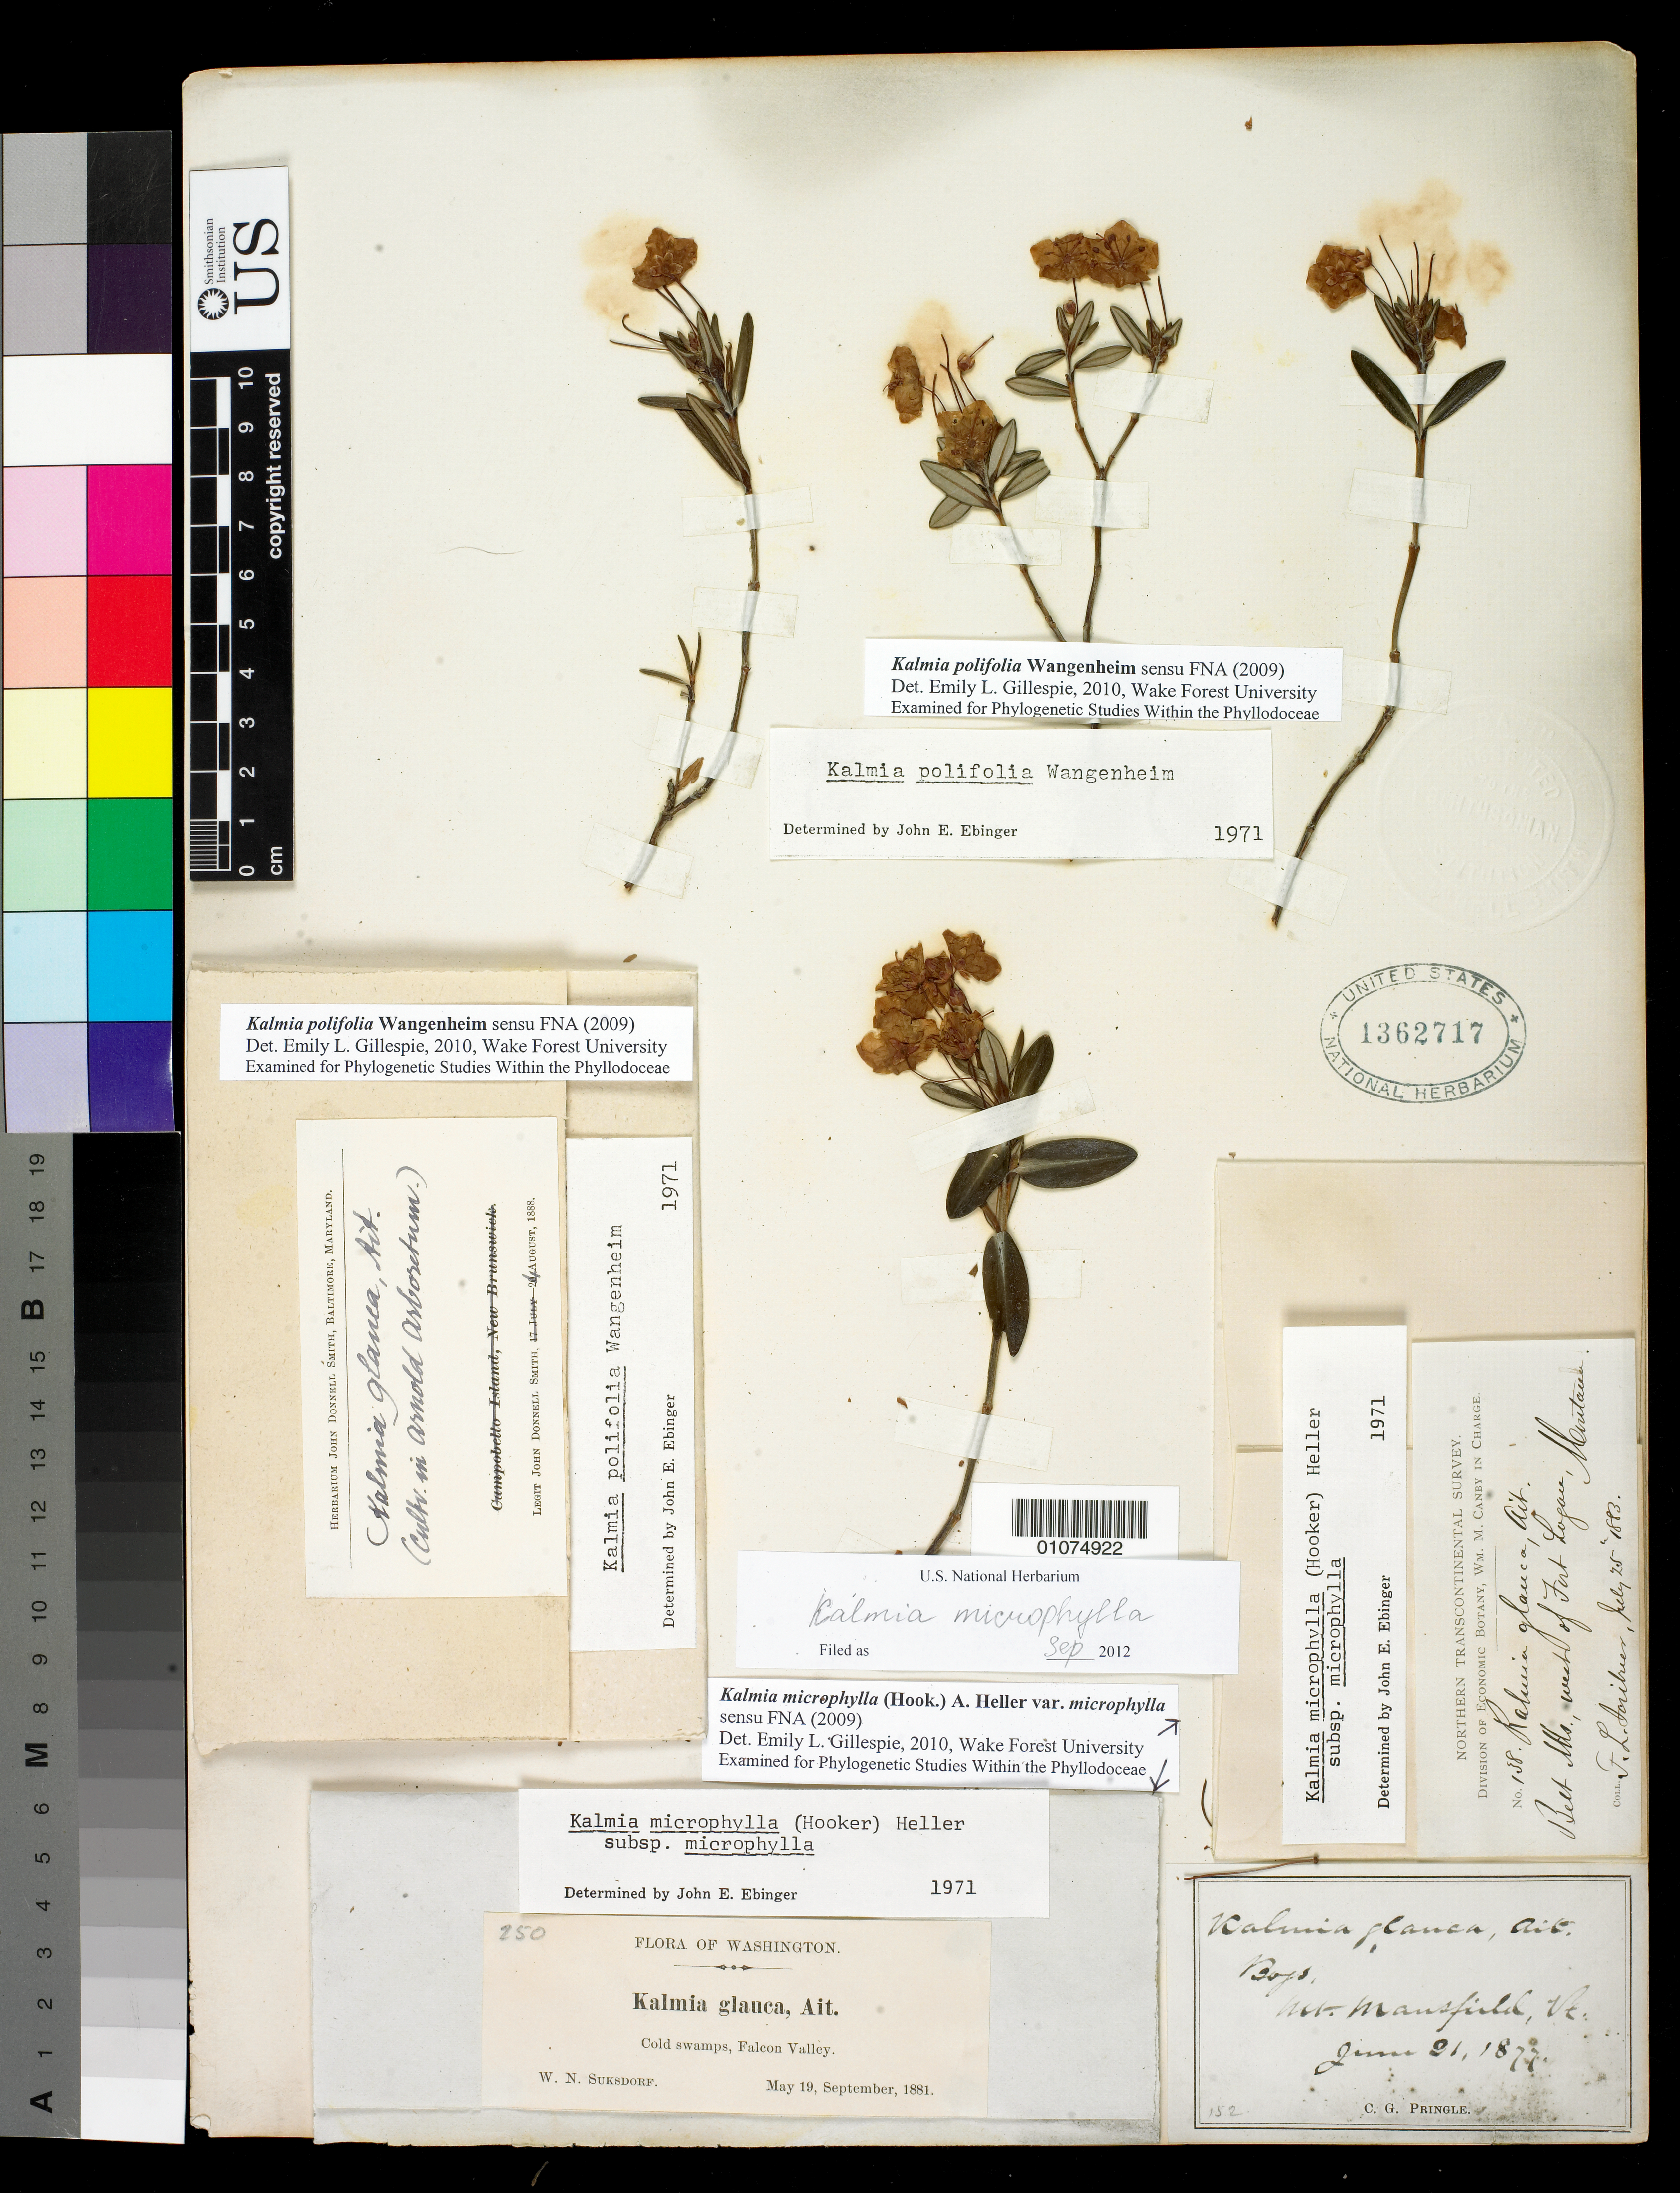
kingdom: Plantae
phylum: Tracheophyta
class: Magnoliopsida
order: Ericales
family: Ericaceae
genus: Kalmia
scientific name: Kalmia microphylla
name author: (Hook.) A. Heller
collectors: F. L. Scribner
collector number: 138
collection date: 1883-07-25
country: United States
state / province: Montana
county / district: Meagher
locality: Belt Mts, W of Fort Logan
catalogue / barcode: US 1362717